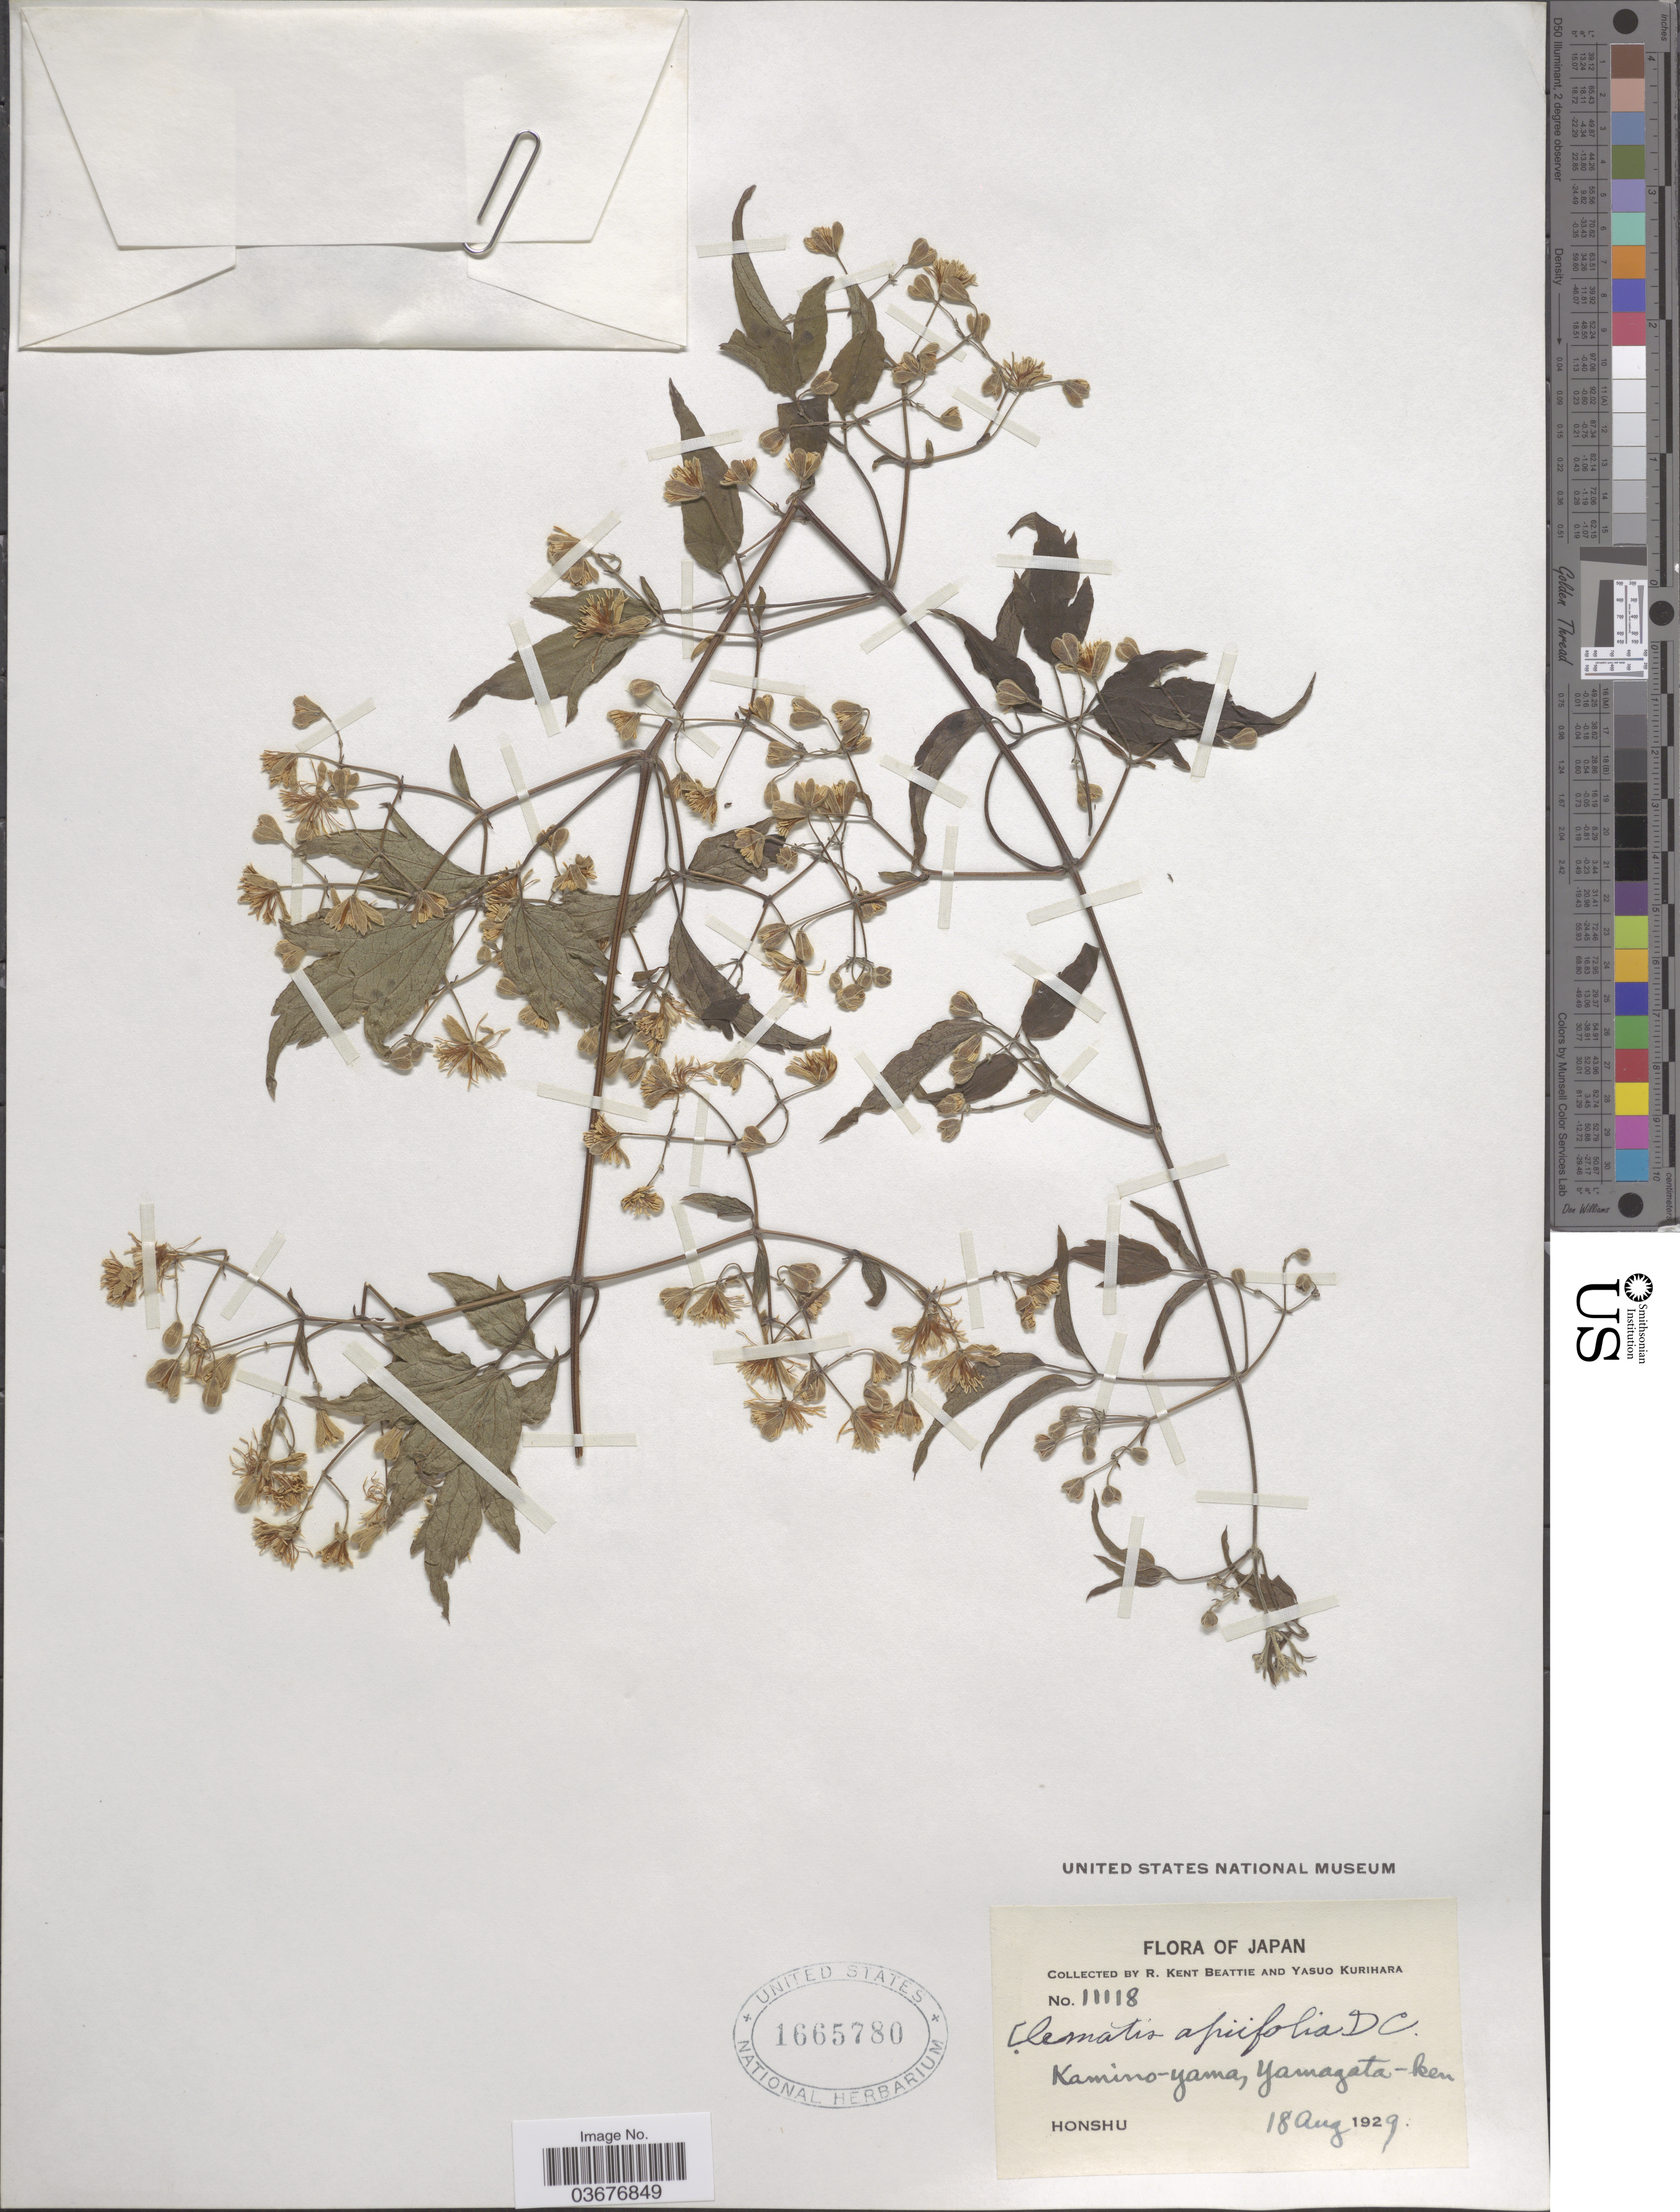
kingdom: Plantae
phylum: Tracheophyta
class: Magnoliopsida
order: Ranunculales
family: Ranunculaceae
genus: Clematis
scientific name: Clematis apiifolia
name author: DC.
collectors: R. K. Beattie & Y. Kurihara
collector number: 11118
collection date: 1929-08-18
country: Japan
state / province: Yamagata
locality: Kamino-yama, Yamagata-ken. Honshu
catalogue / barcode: US 1665780